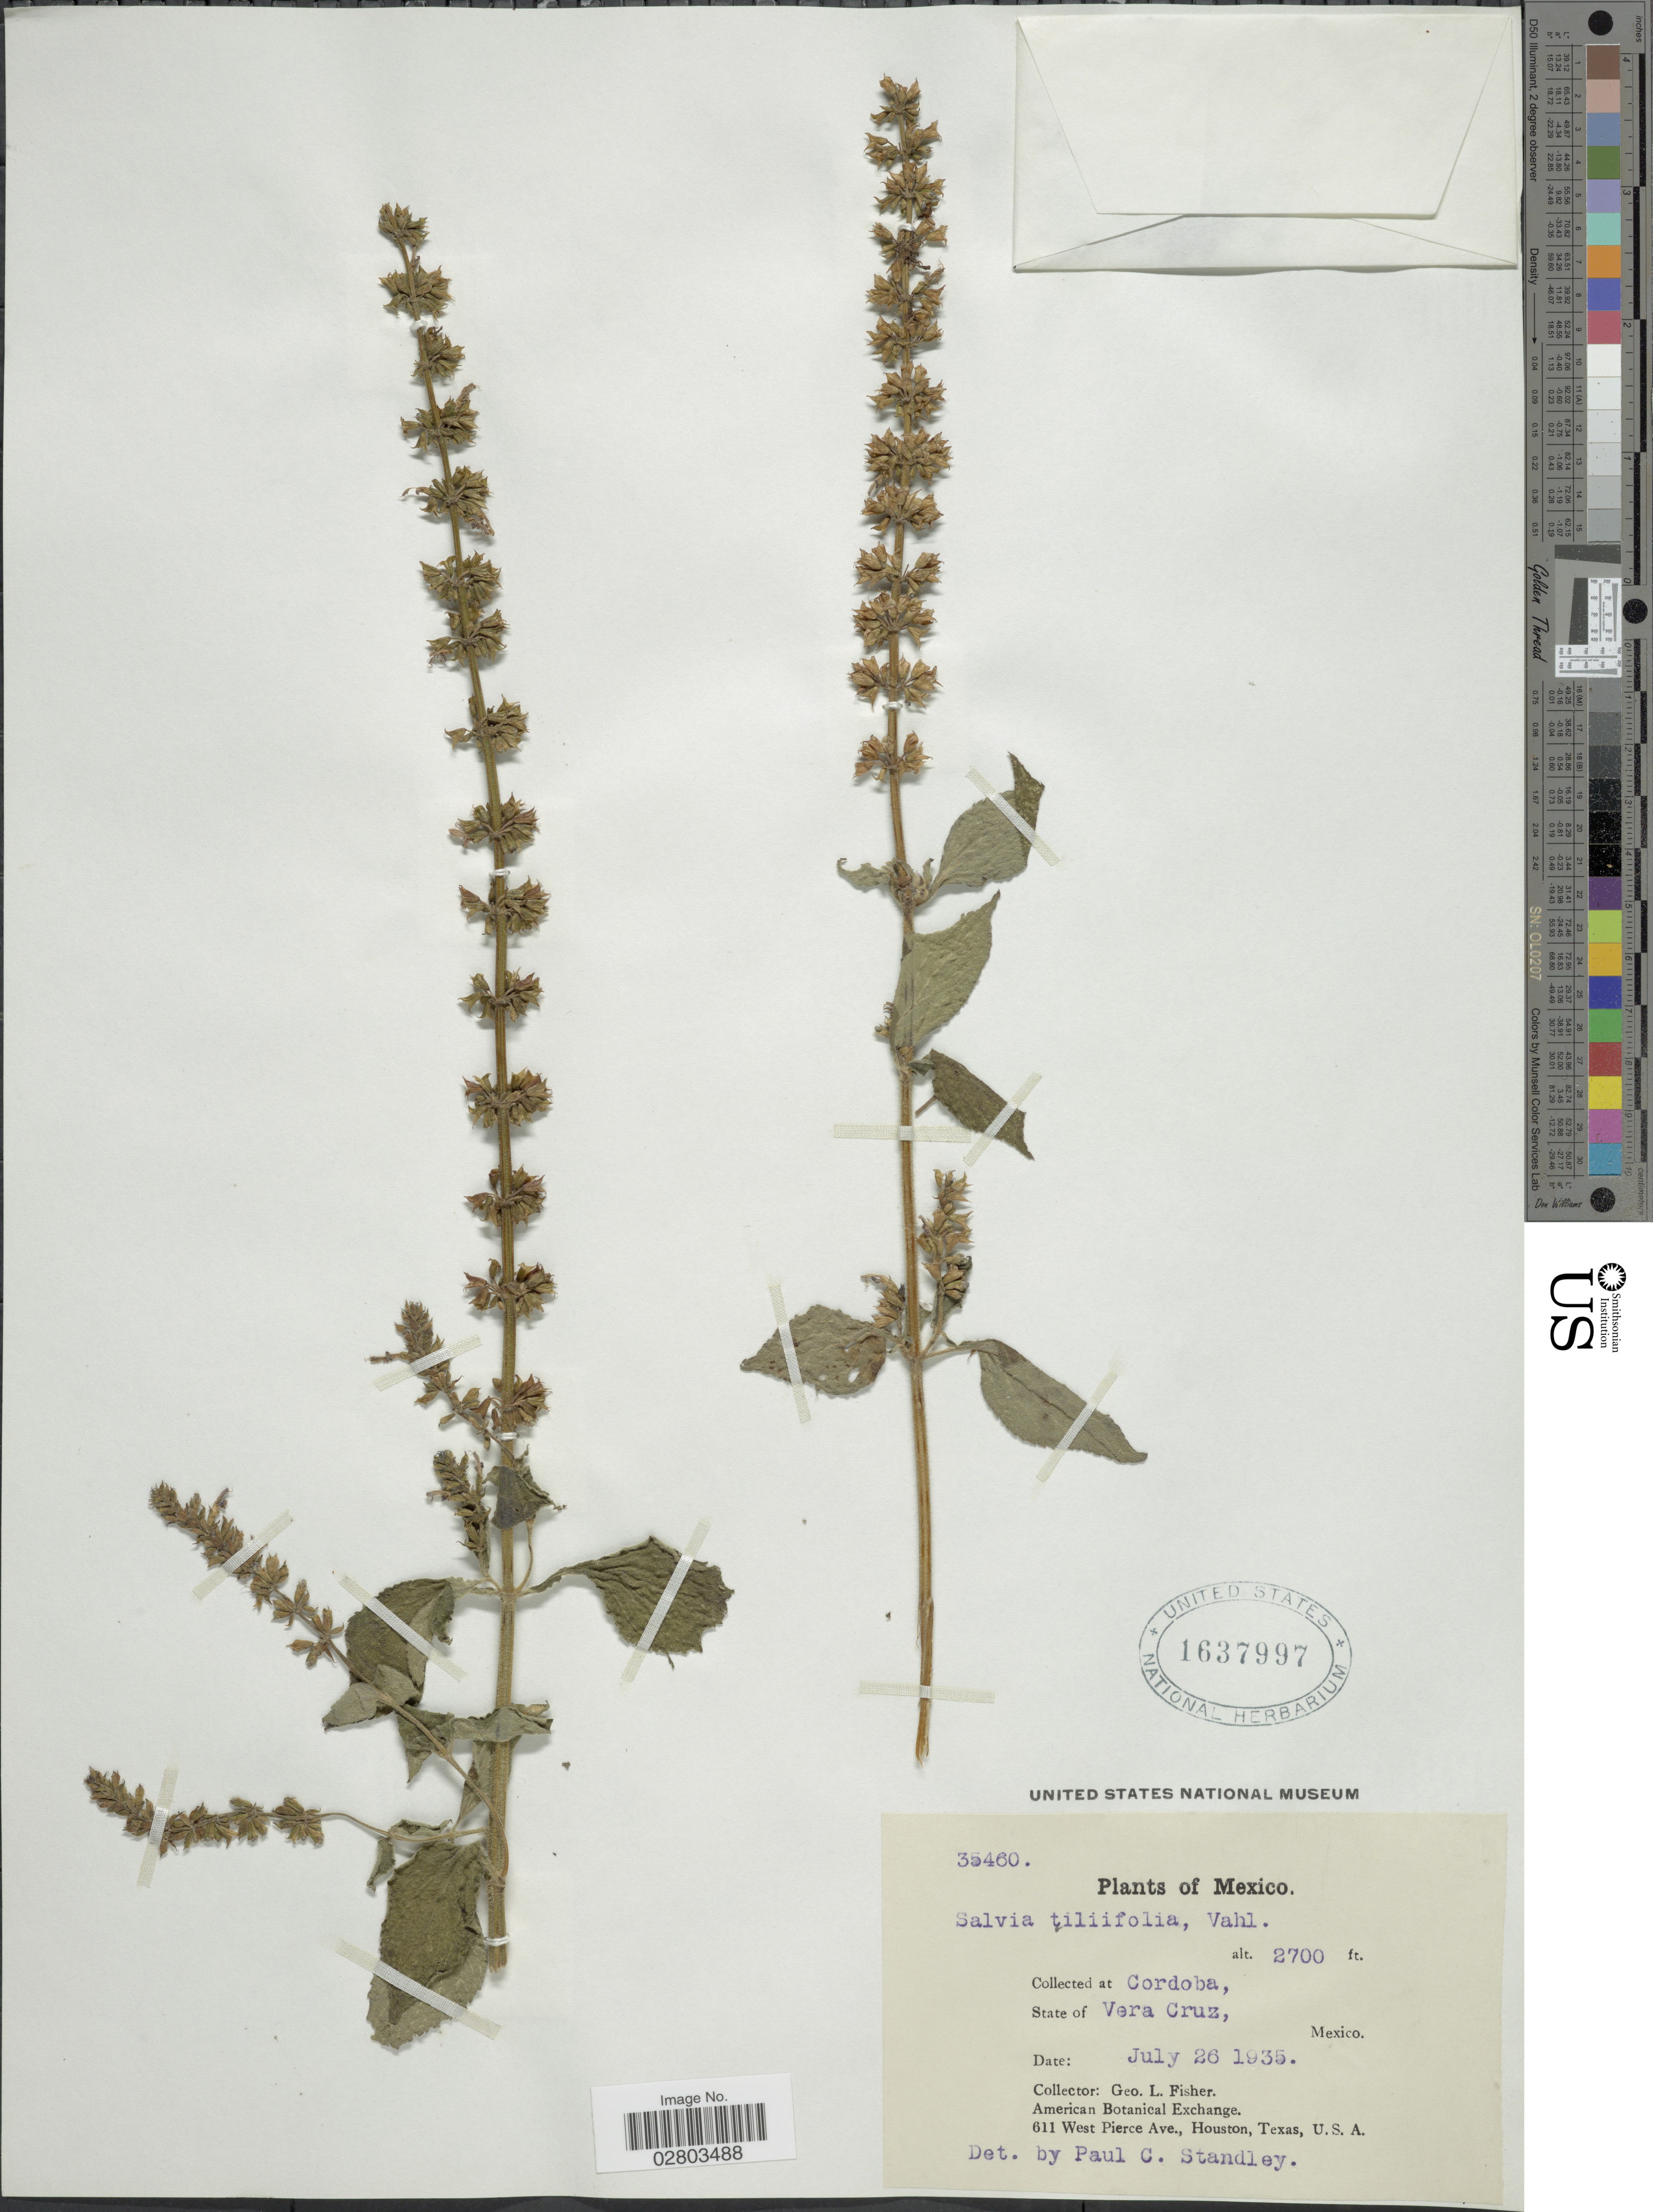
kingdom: Plantae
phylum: Tracheophyta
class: Magnoliopsida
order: Lamiales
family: Lamiaceae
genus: Salvia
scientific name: Salvia tiliifolia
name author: Vahl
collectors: G. L. Fisher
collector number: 35460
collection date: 1935-07-26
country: Mexico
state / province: Veracruz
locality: Cordoba.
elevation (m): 823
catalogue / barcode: US 1637997